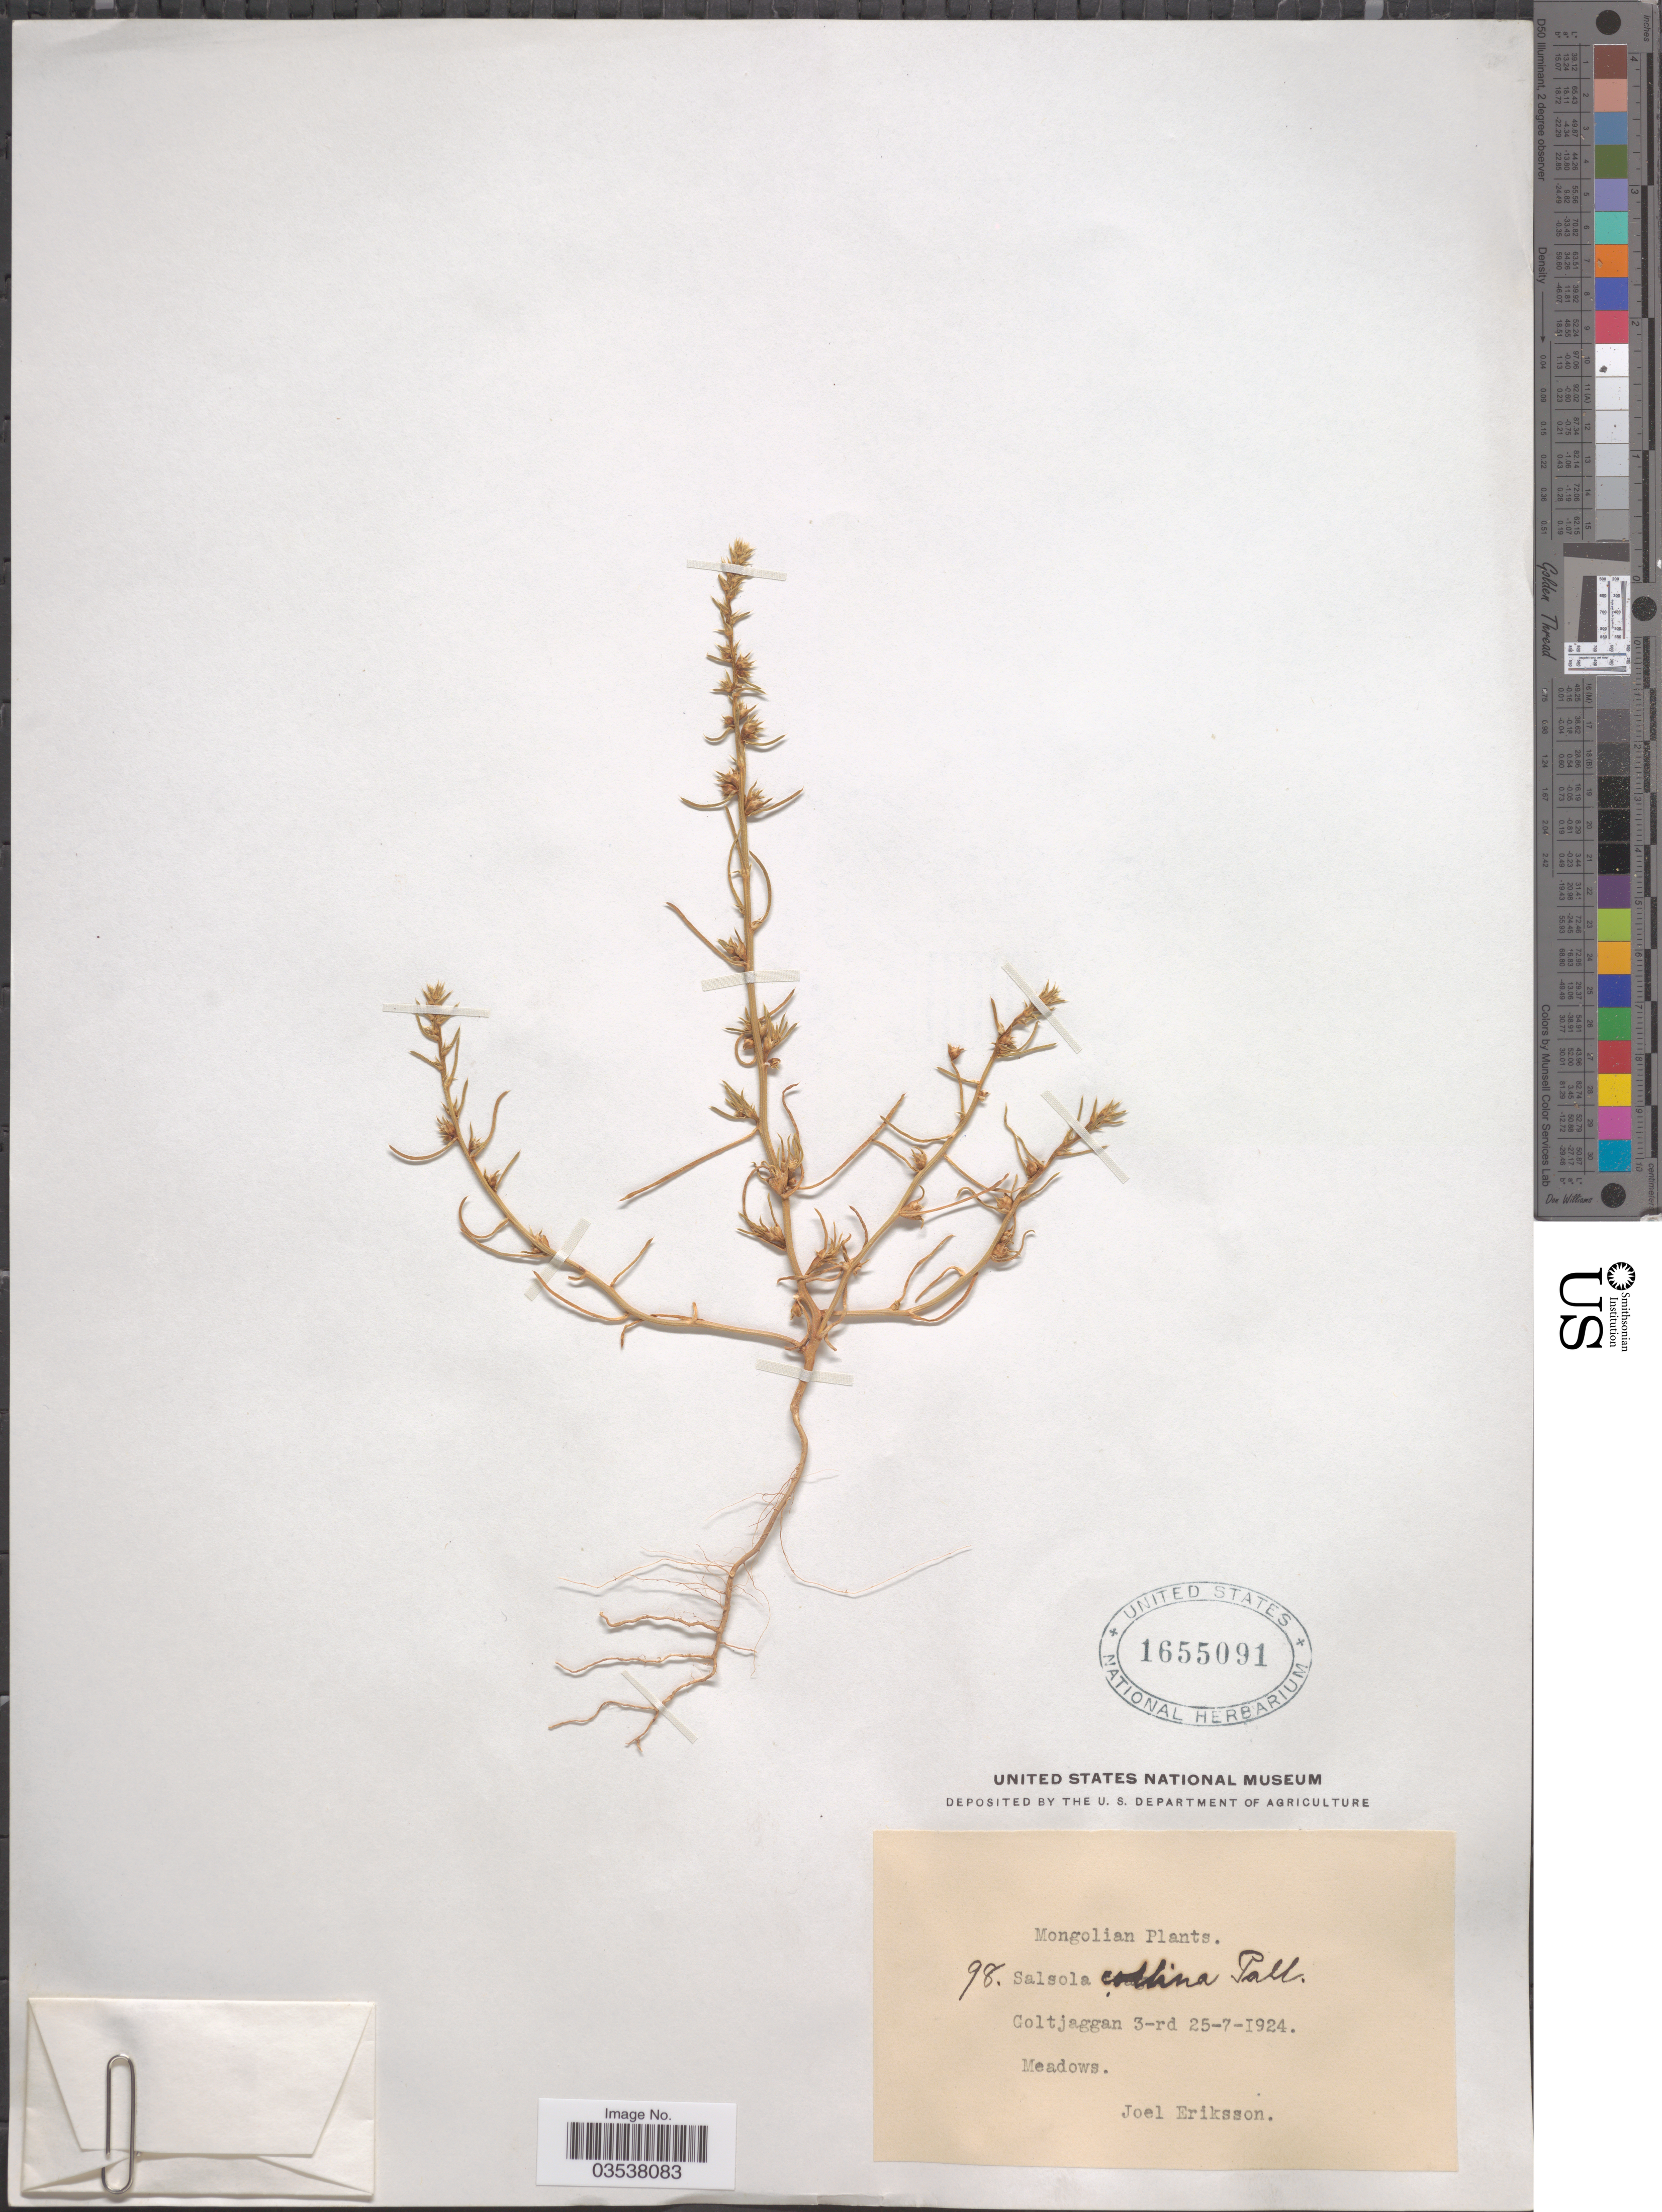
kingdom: Plantae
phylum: Tracheophyta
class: Magnoliopsida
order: Caryophyllales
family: Amaranthaceae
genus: Salsola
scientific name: Salsola collina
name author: Pall.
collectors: J. Eriksson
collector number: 98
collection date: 1924-07-25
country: Mongolia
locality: Coltjaggan 3-rd.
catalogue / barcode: US 1655091